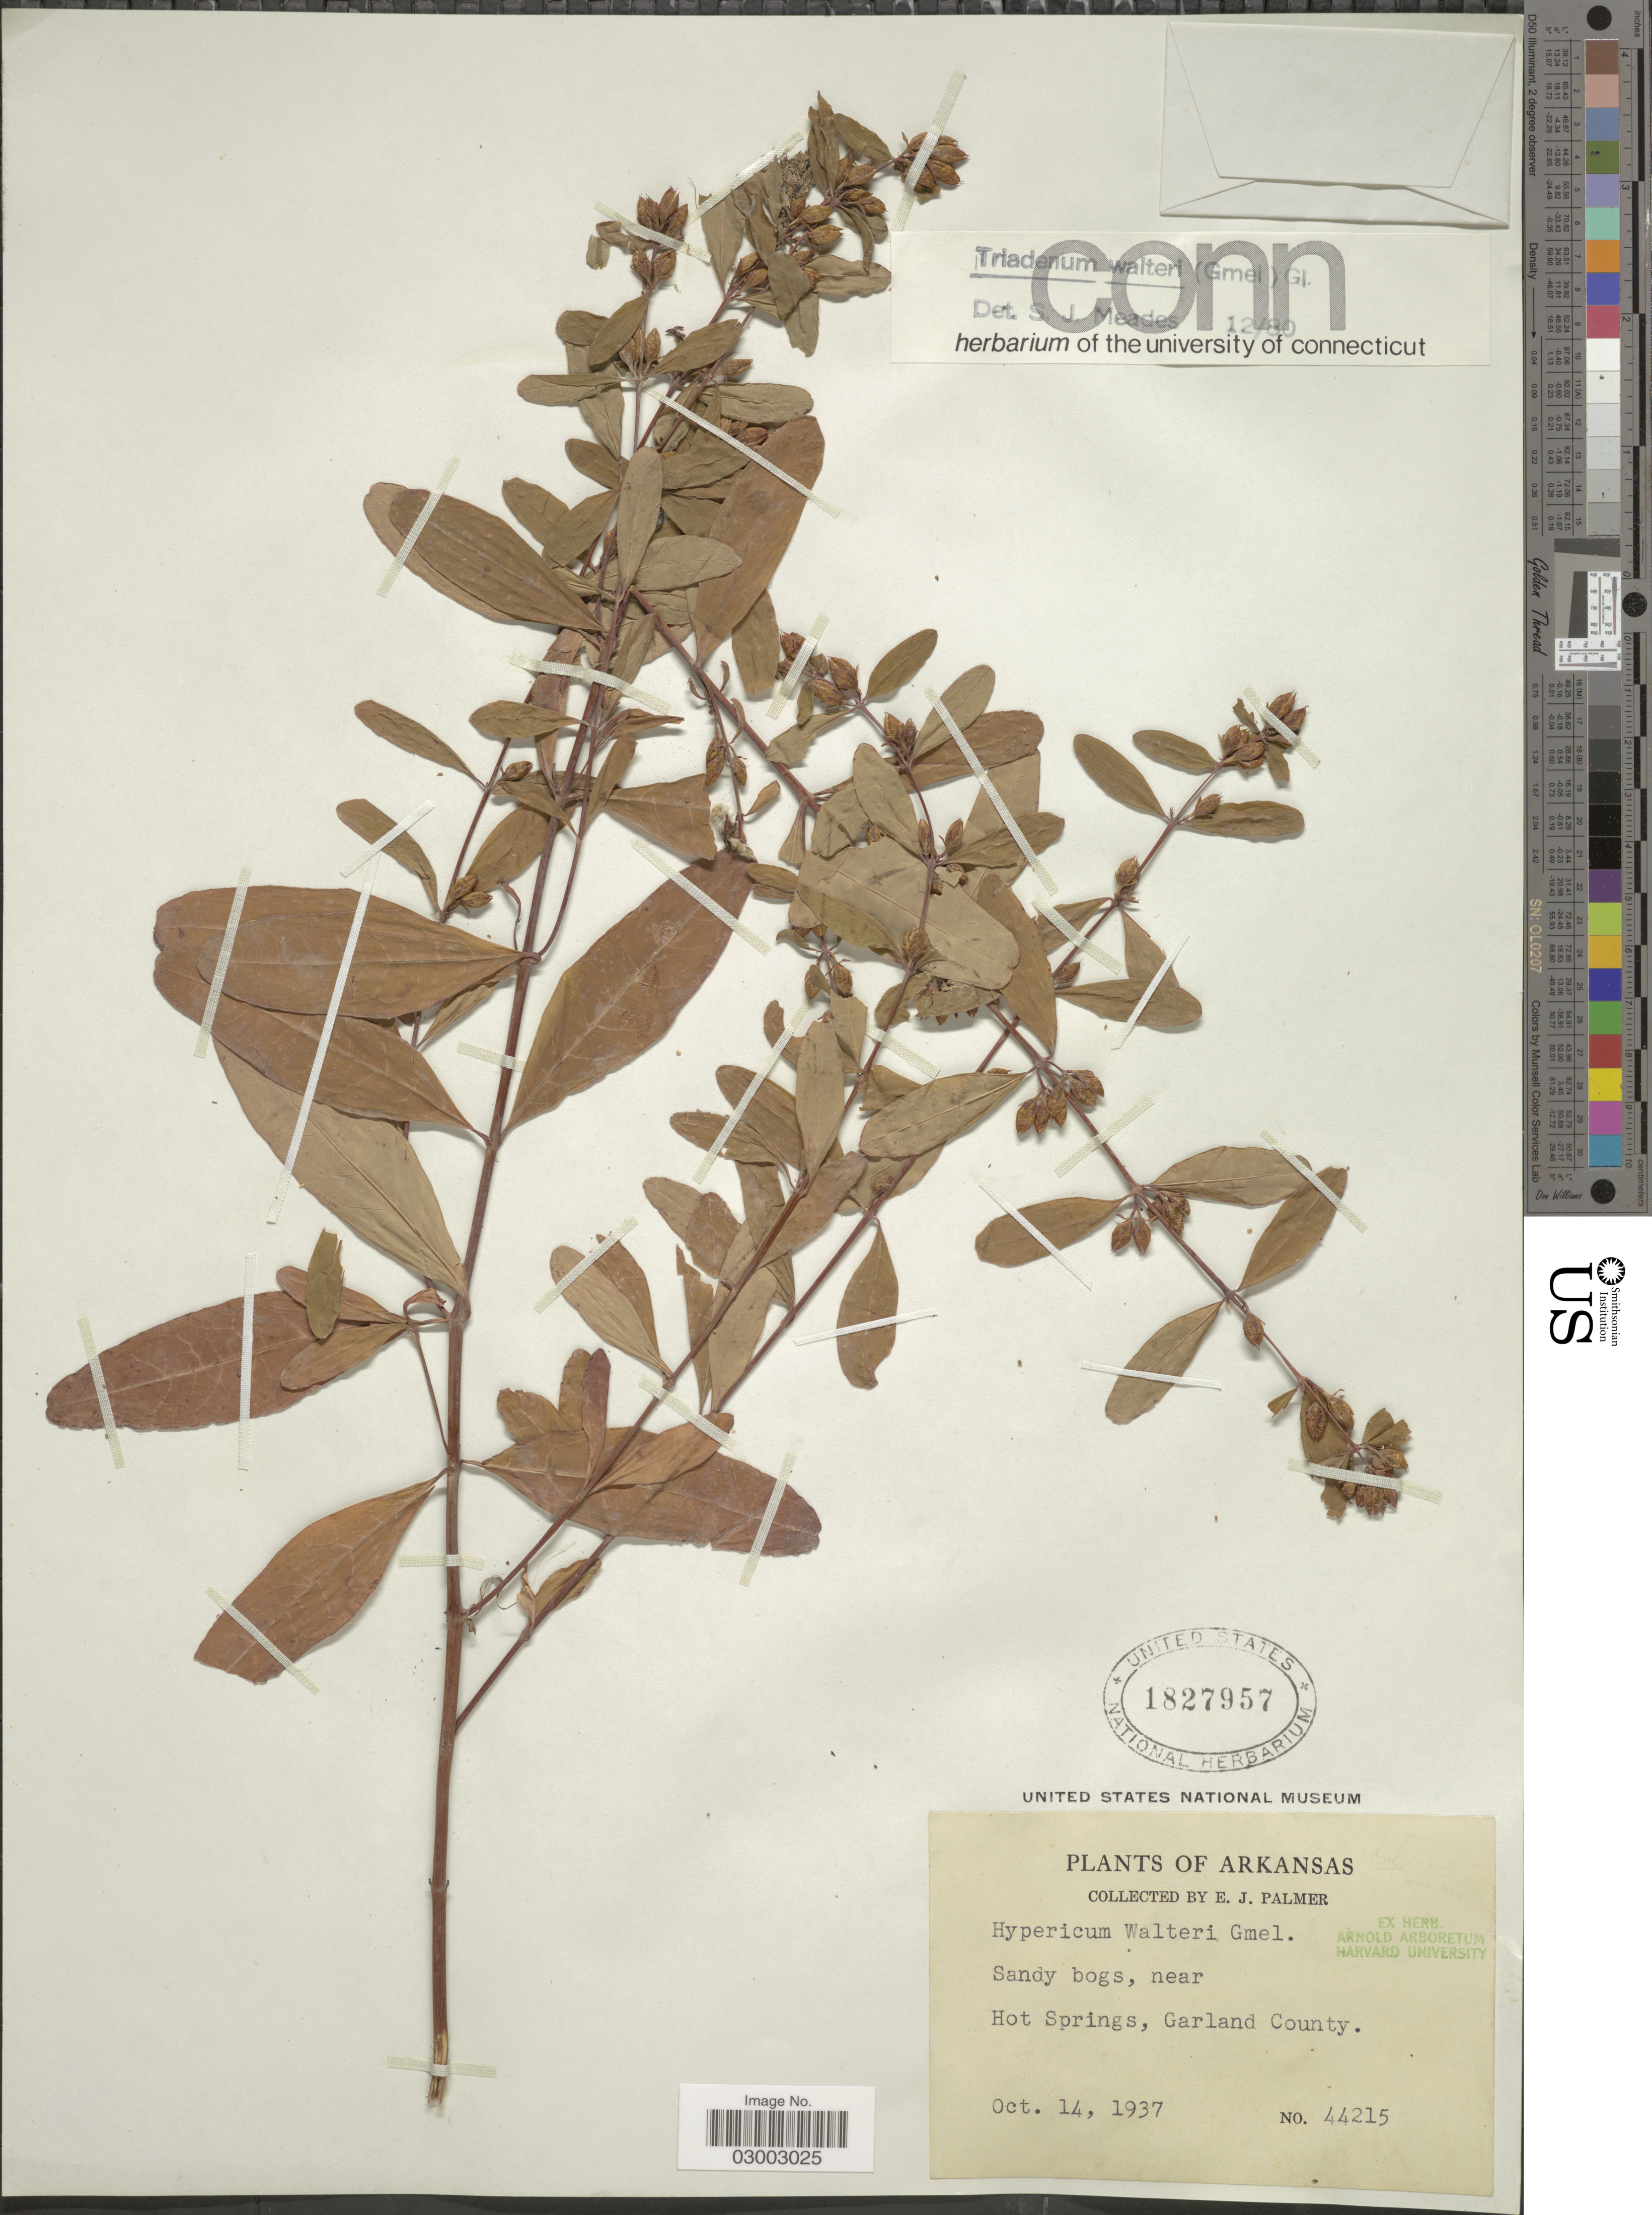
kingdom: Plantae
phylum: Tracheophyta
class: Magnoliopsida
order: Malpighiales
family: Hypericaceae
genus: Hypericum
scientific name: Hypericum walteri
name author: J.F. Gmel.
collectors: E. J. Palmer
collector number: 44215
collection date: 1937-10-14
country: United States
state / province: Arkansas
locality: Sandy bogs, near Hot Springs, Garland County.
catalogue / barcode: US 1827957